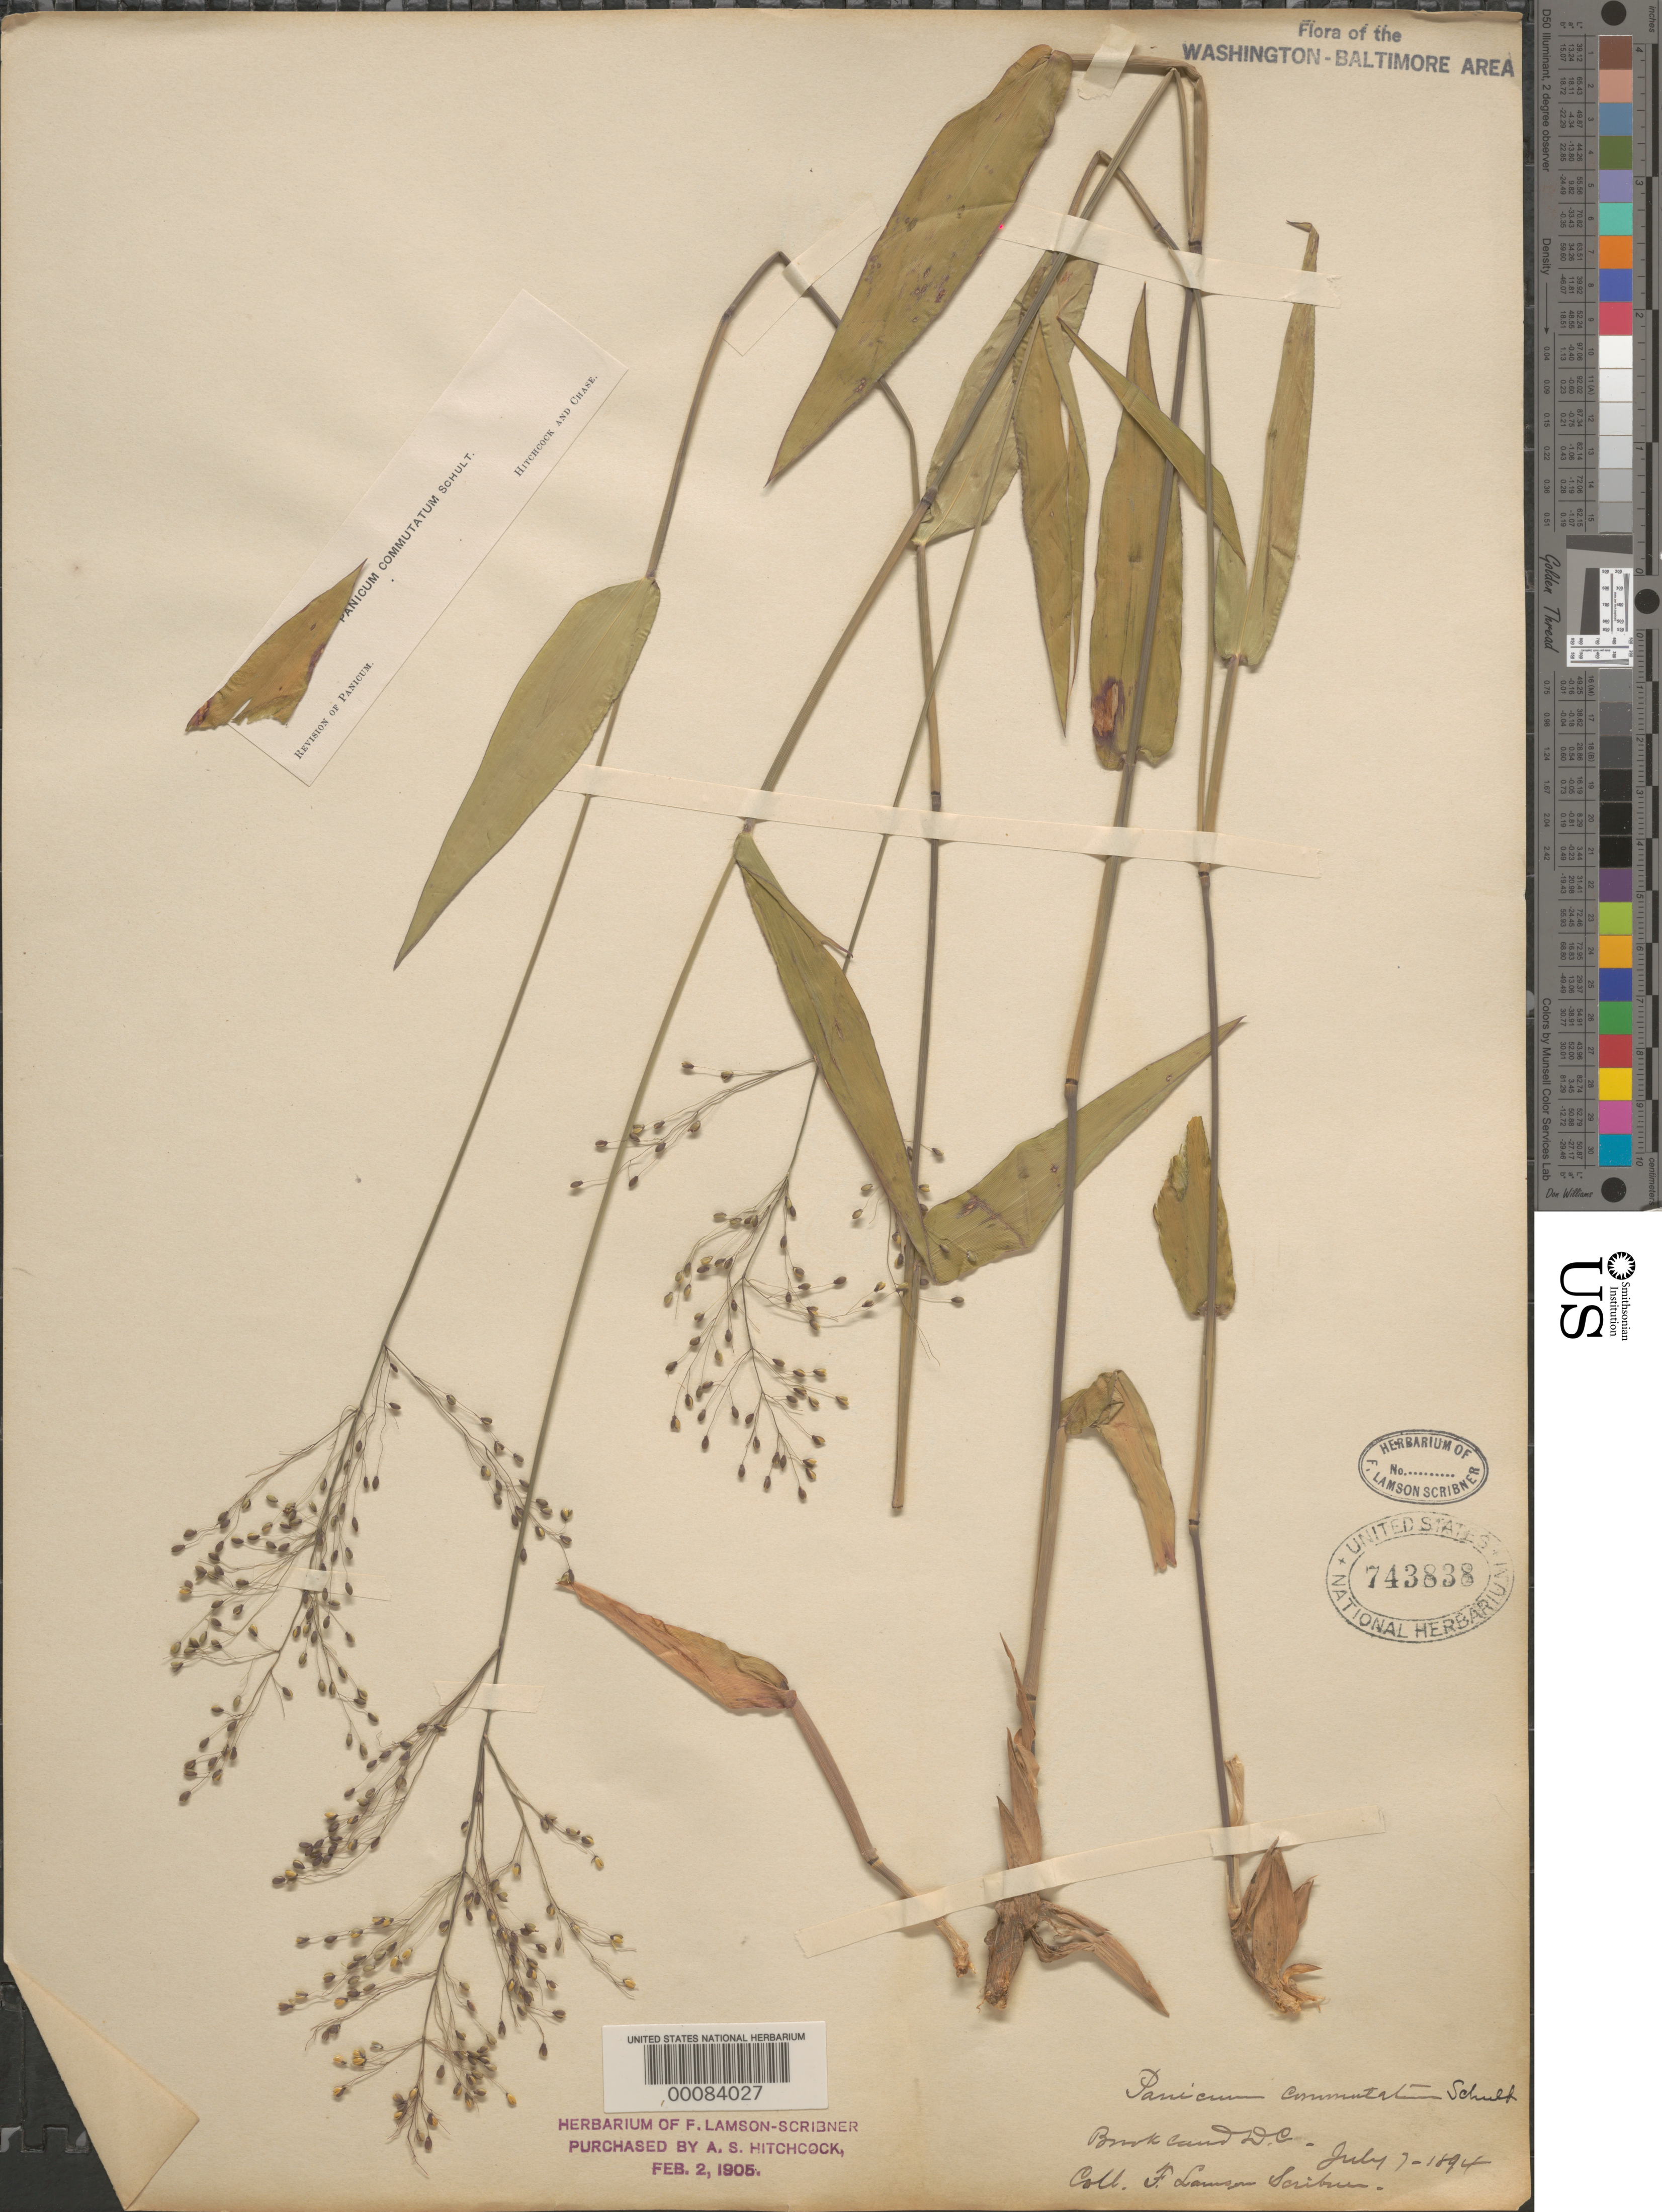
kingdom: Plantae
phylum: Tracheophyta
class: Liliopsida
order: Poales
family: Poaceae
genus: Dichanthelium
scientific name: Dichanthelium commutatum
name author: (Schult.) Gould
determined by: Hitchcock, A. S.; Chase, [M.] A.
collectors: F. L. Scribner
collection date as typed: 07 Jul 1894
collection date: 1894-07-07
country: United States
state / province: District of Columbia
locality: Brookland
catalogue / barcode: US 743838